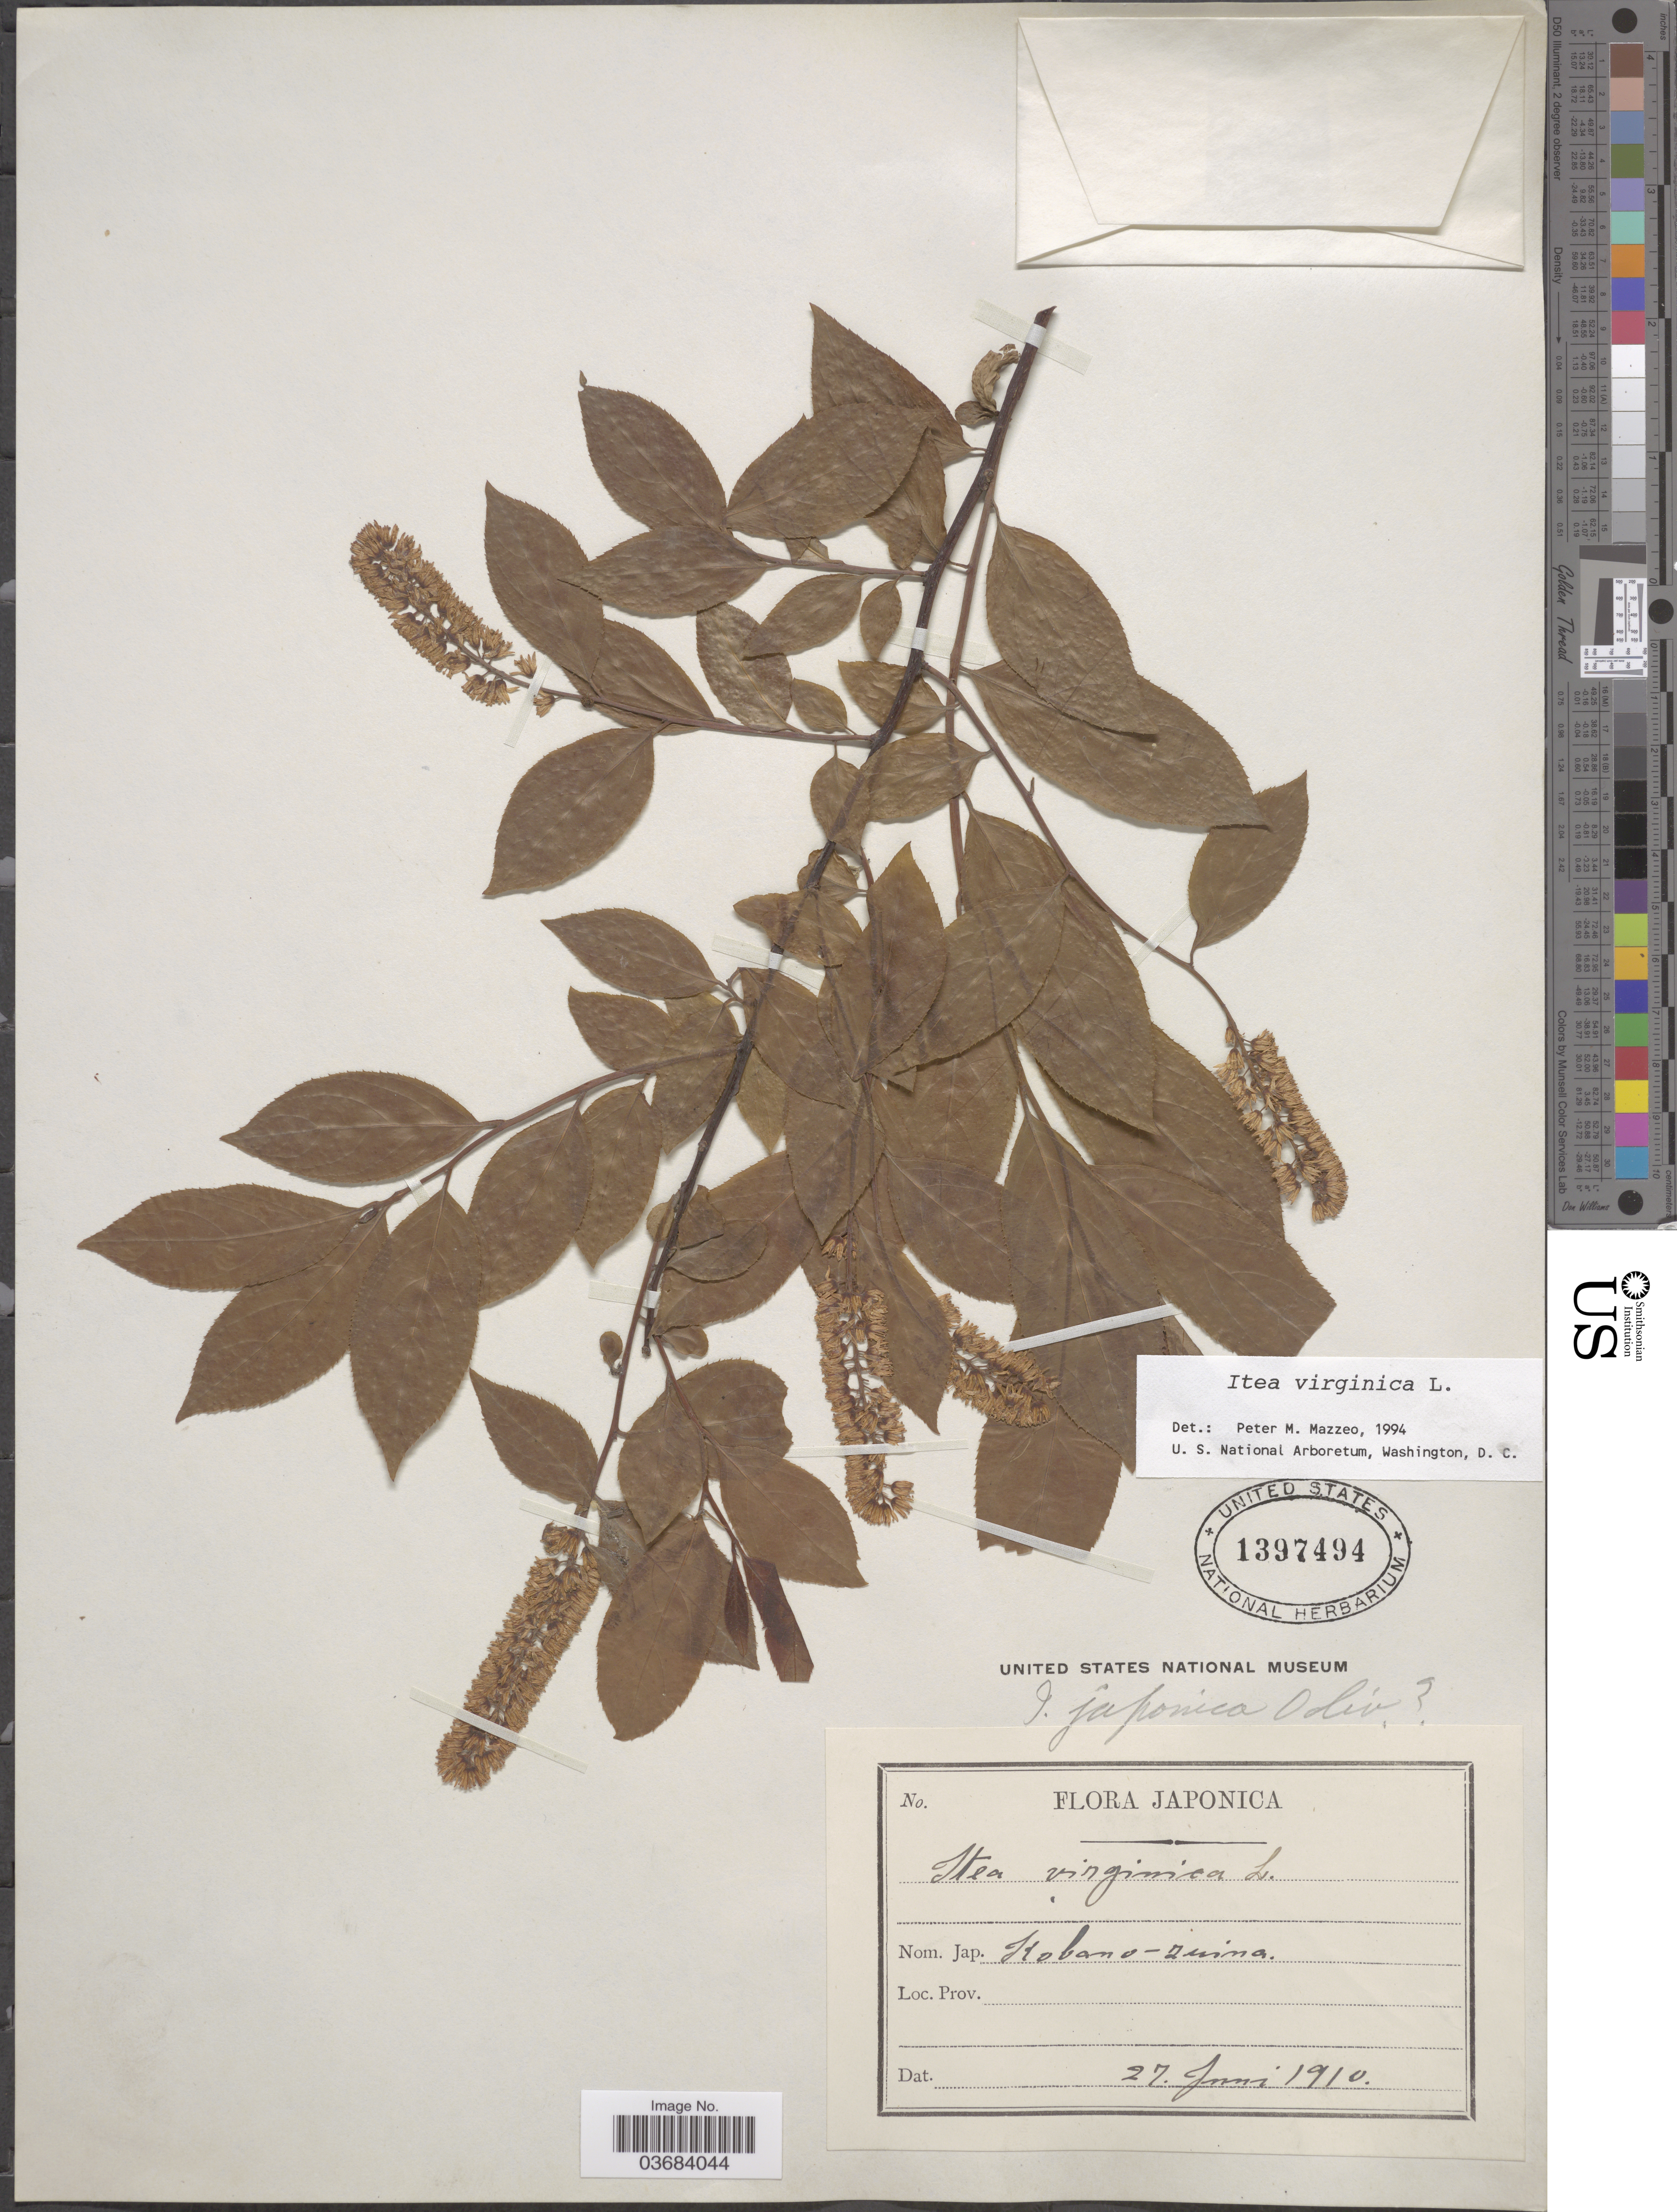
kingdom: Plantae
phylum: Tracheophyta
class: Magnoliopsida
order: Saxifragales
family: Iteaceae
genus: Itea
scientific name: Itea virginica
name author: L.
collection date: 1910-06-27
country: Japan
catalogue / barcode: US 1397494